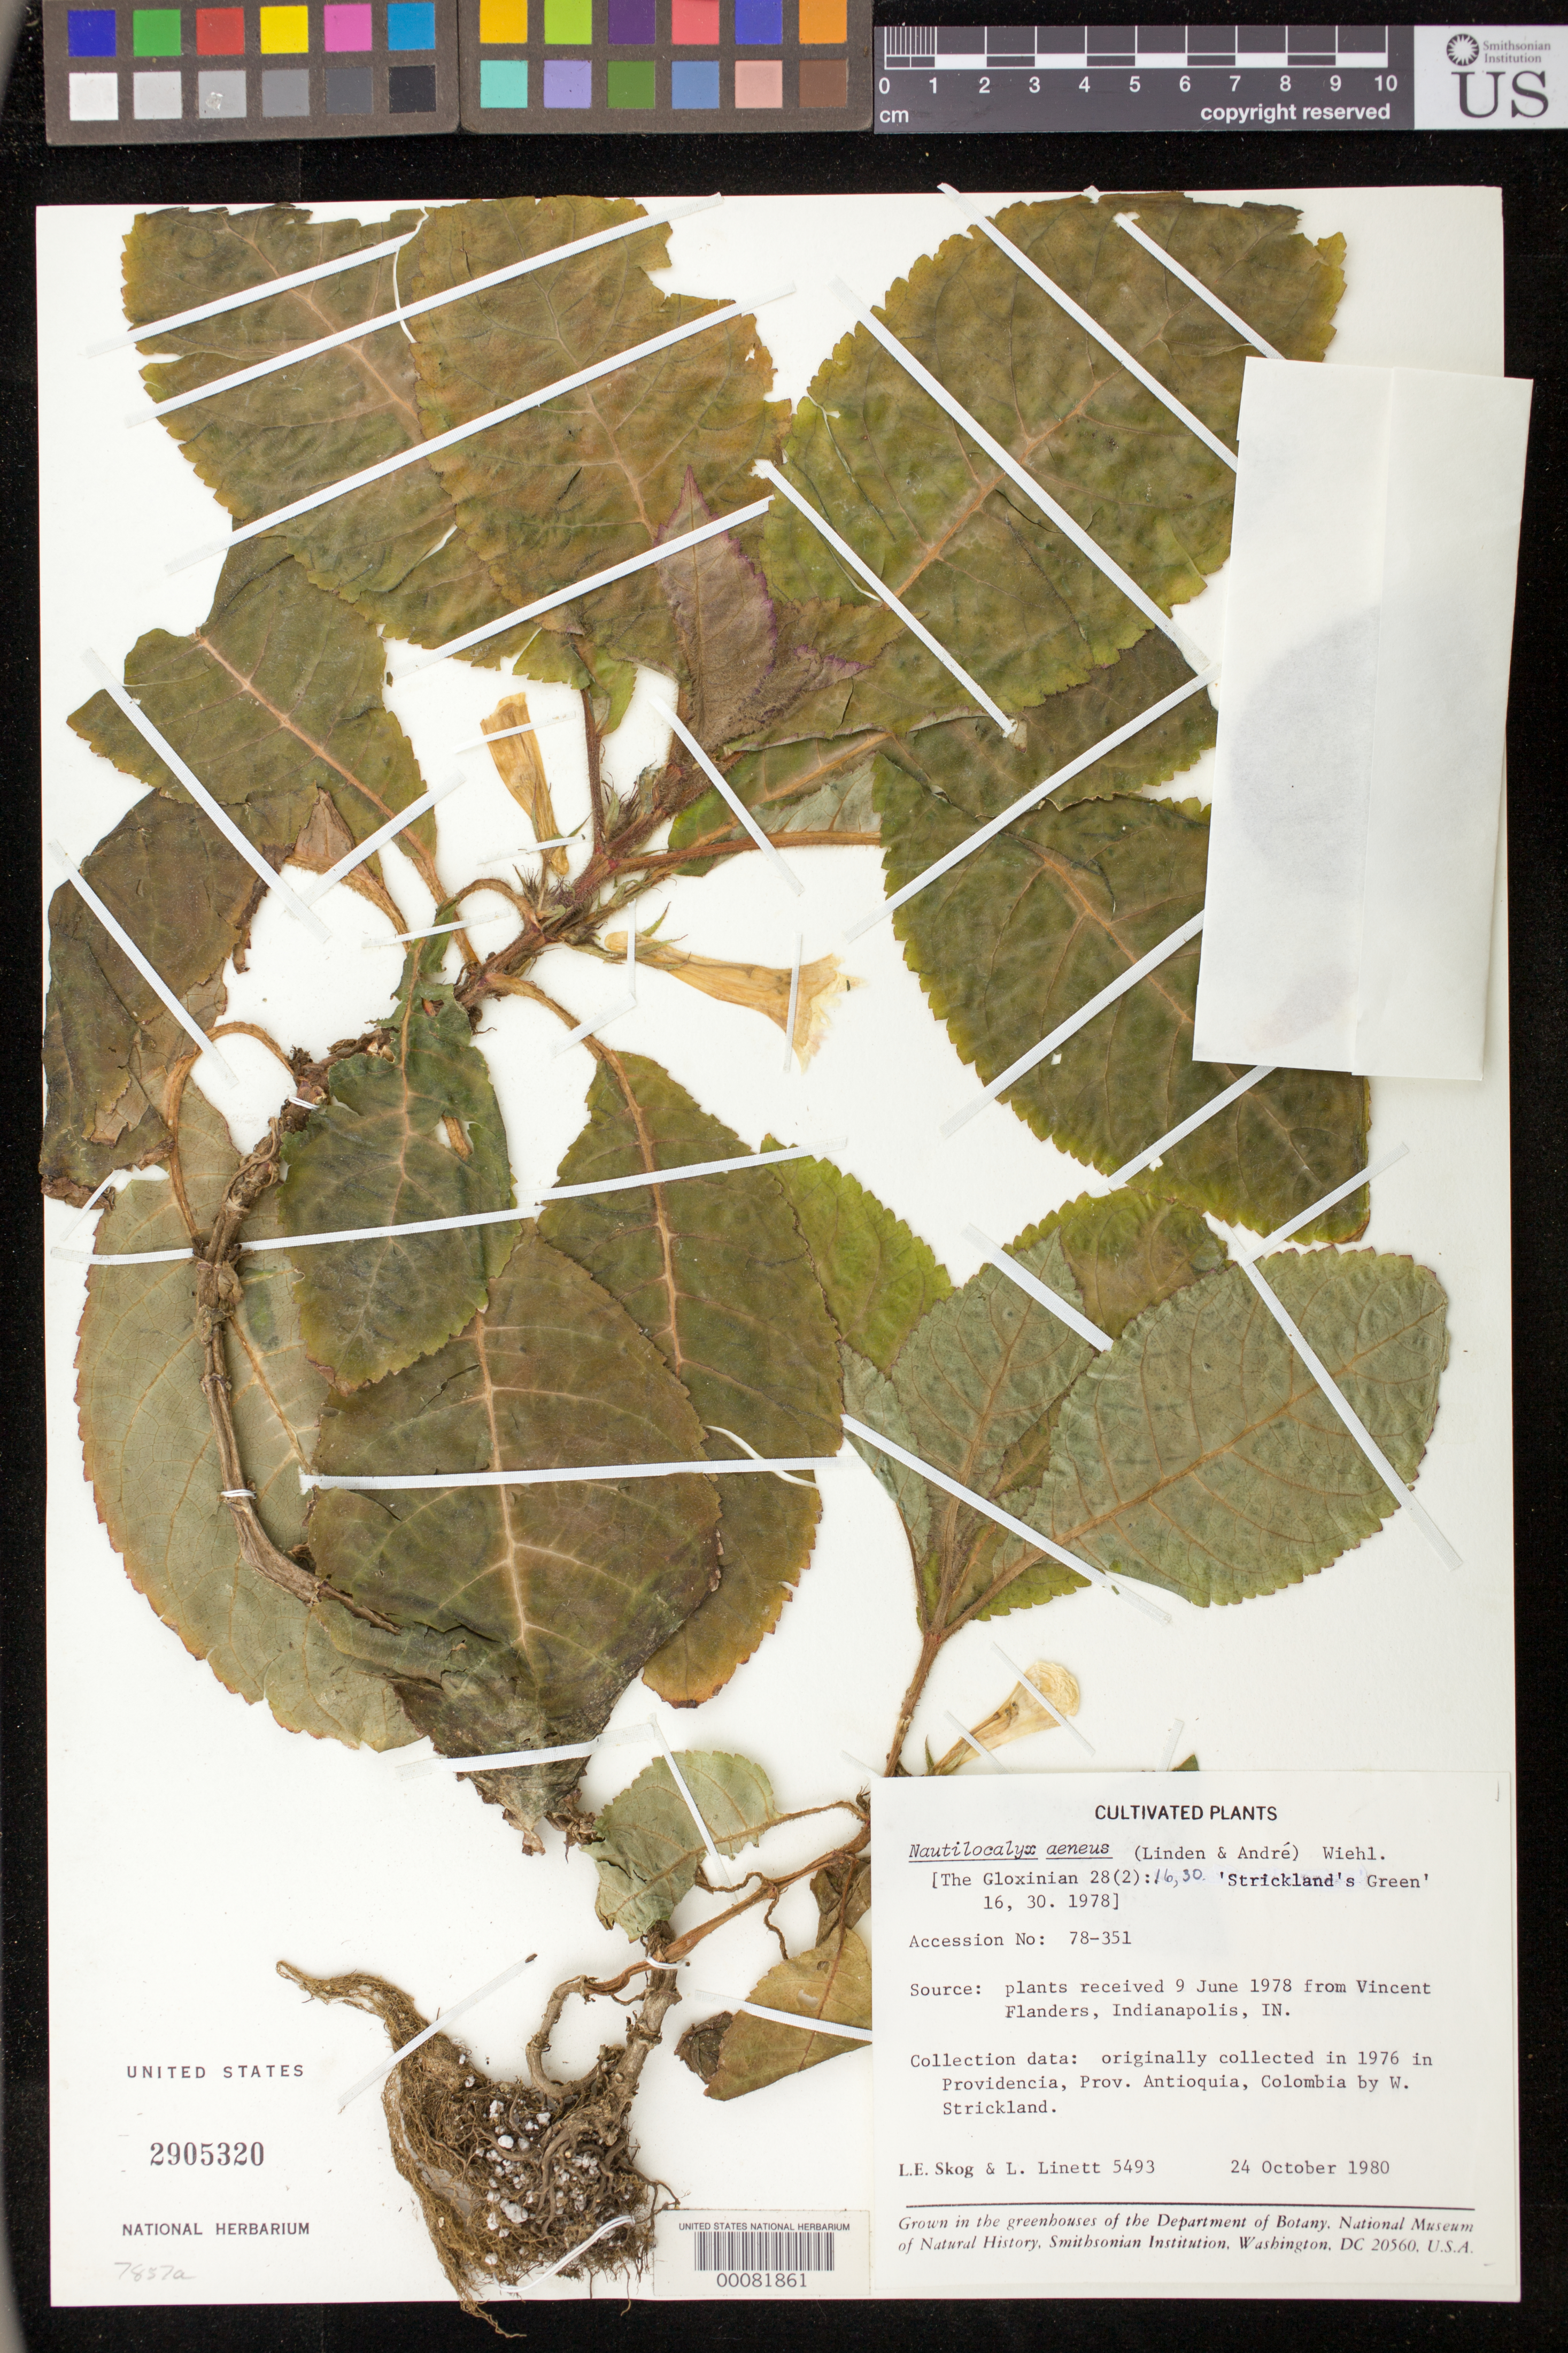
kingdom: Plantae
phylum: Tracheophyta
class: Magnoliopsida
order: Lamiales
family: Gesneriaceae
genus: Nautilocalyx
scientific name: Nautilocalyx aeneus 'Stricklands Green'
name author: (B.L. Linden & André) Wiehler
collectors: L. E. Skog & L. Linett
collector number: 5493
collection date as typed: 24 Oct 1980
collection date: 1980-10-24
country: Colombia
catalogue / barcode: US 2905320